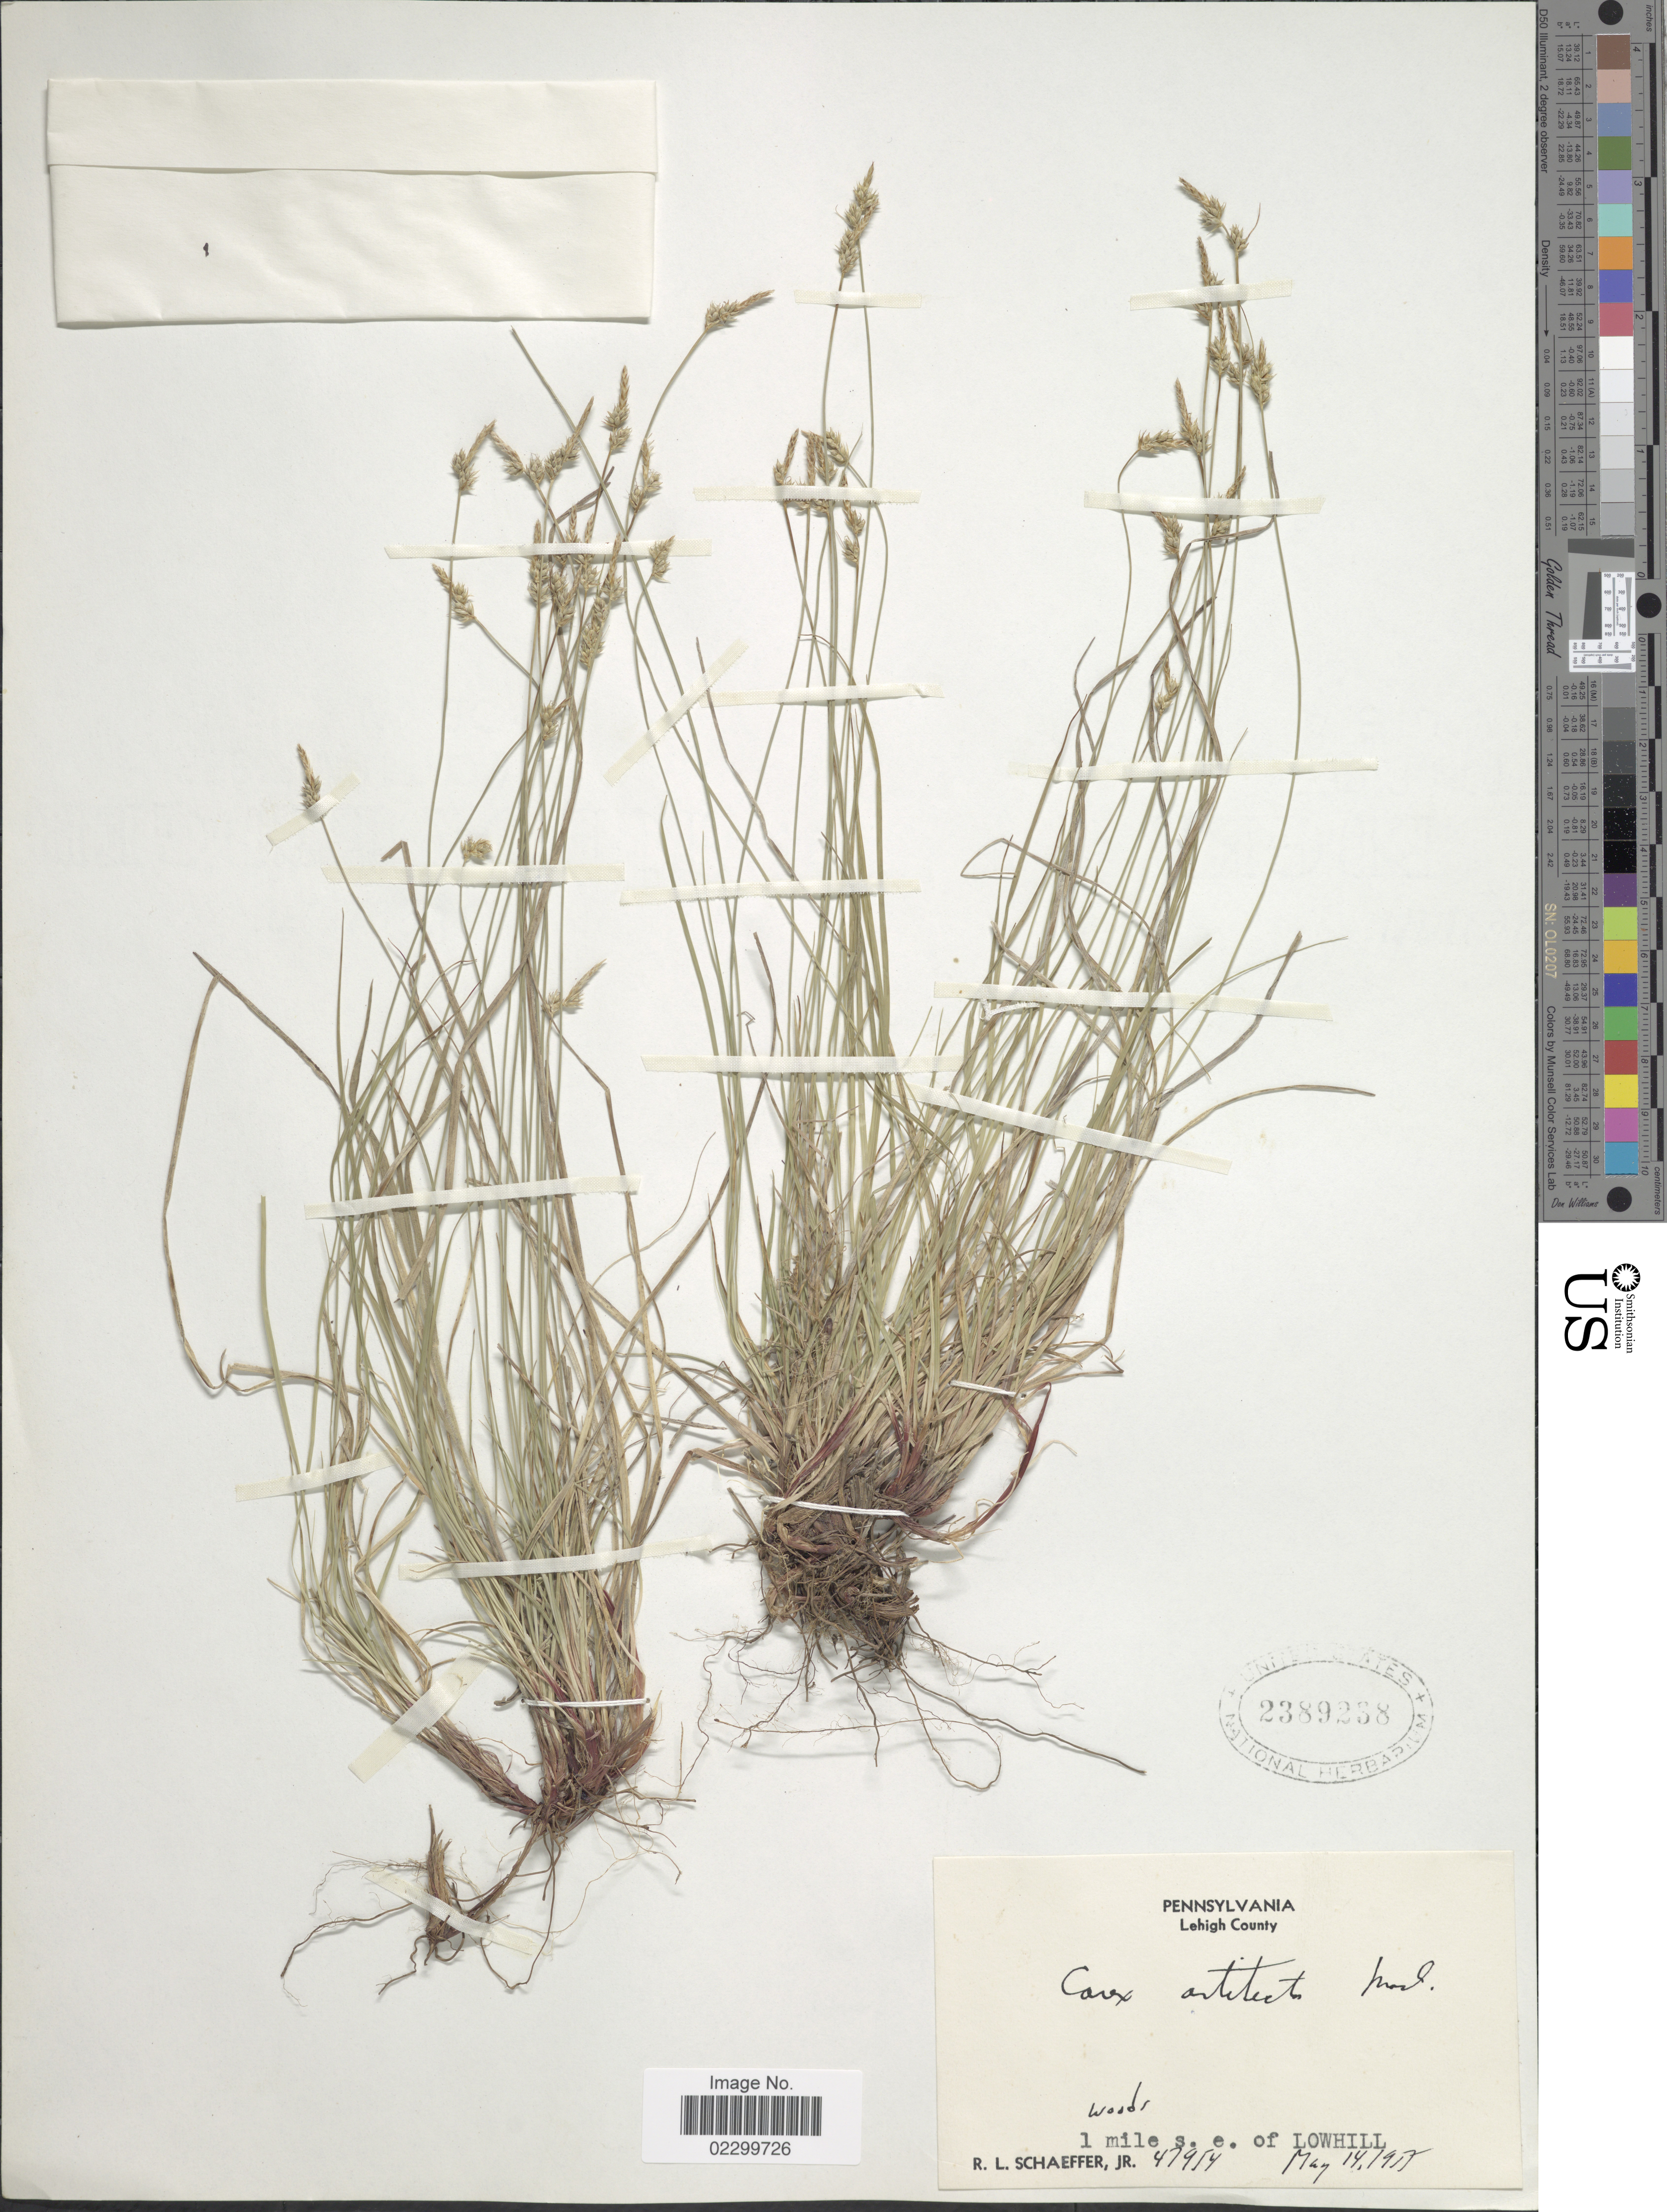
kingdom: Plantae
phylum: Tracheophyta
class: Liliopsida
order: Poales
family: Cyperaceae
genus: Carex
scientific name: Carex albicans var. albicans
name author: Willd. ex Spreng.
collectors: R. L. Schaeffer Jr.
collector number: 47954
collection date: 1917-05-14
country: United States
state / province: Pennsylvania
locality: Lehigh County, woods, 1 mile s.e. of Lowhil.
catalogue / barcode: US 2389238